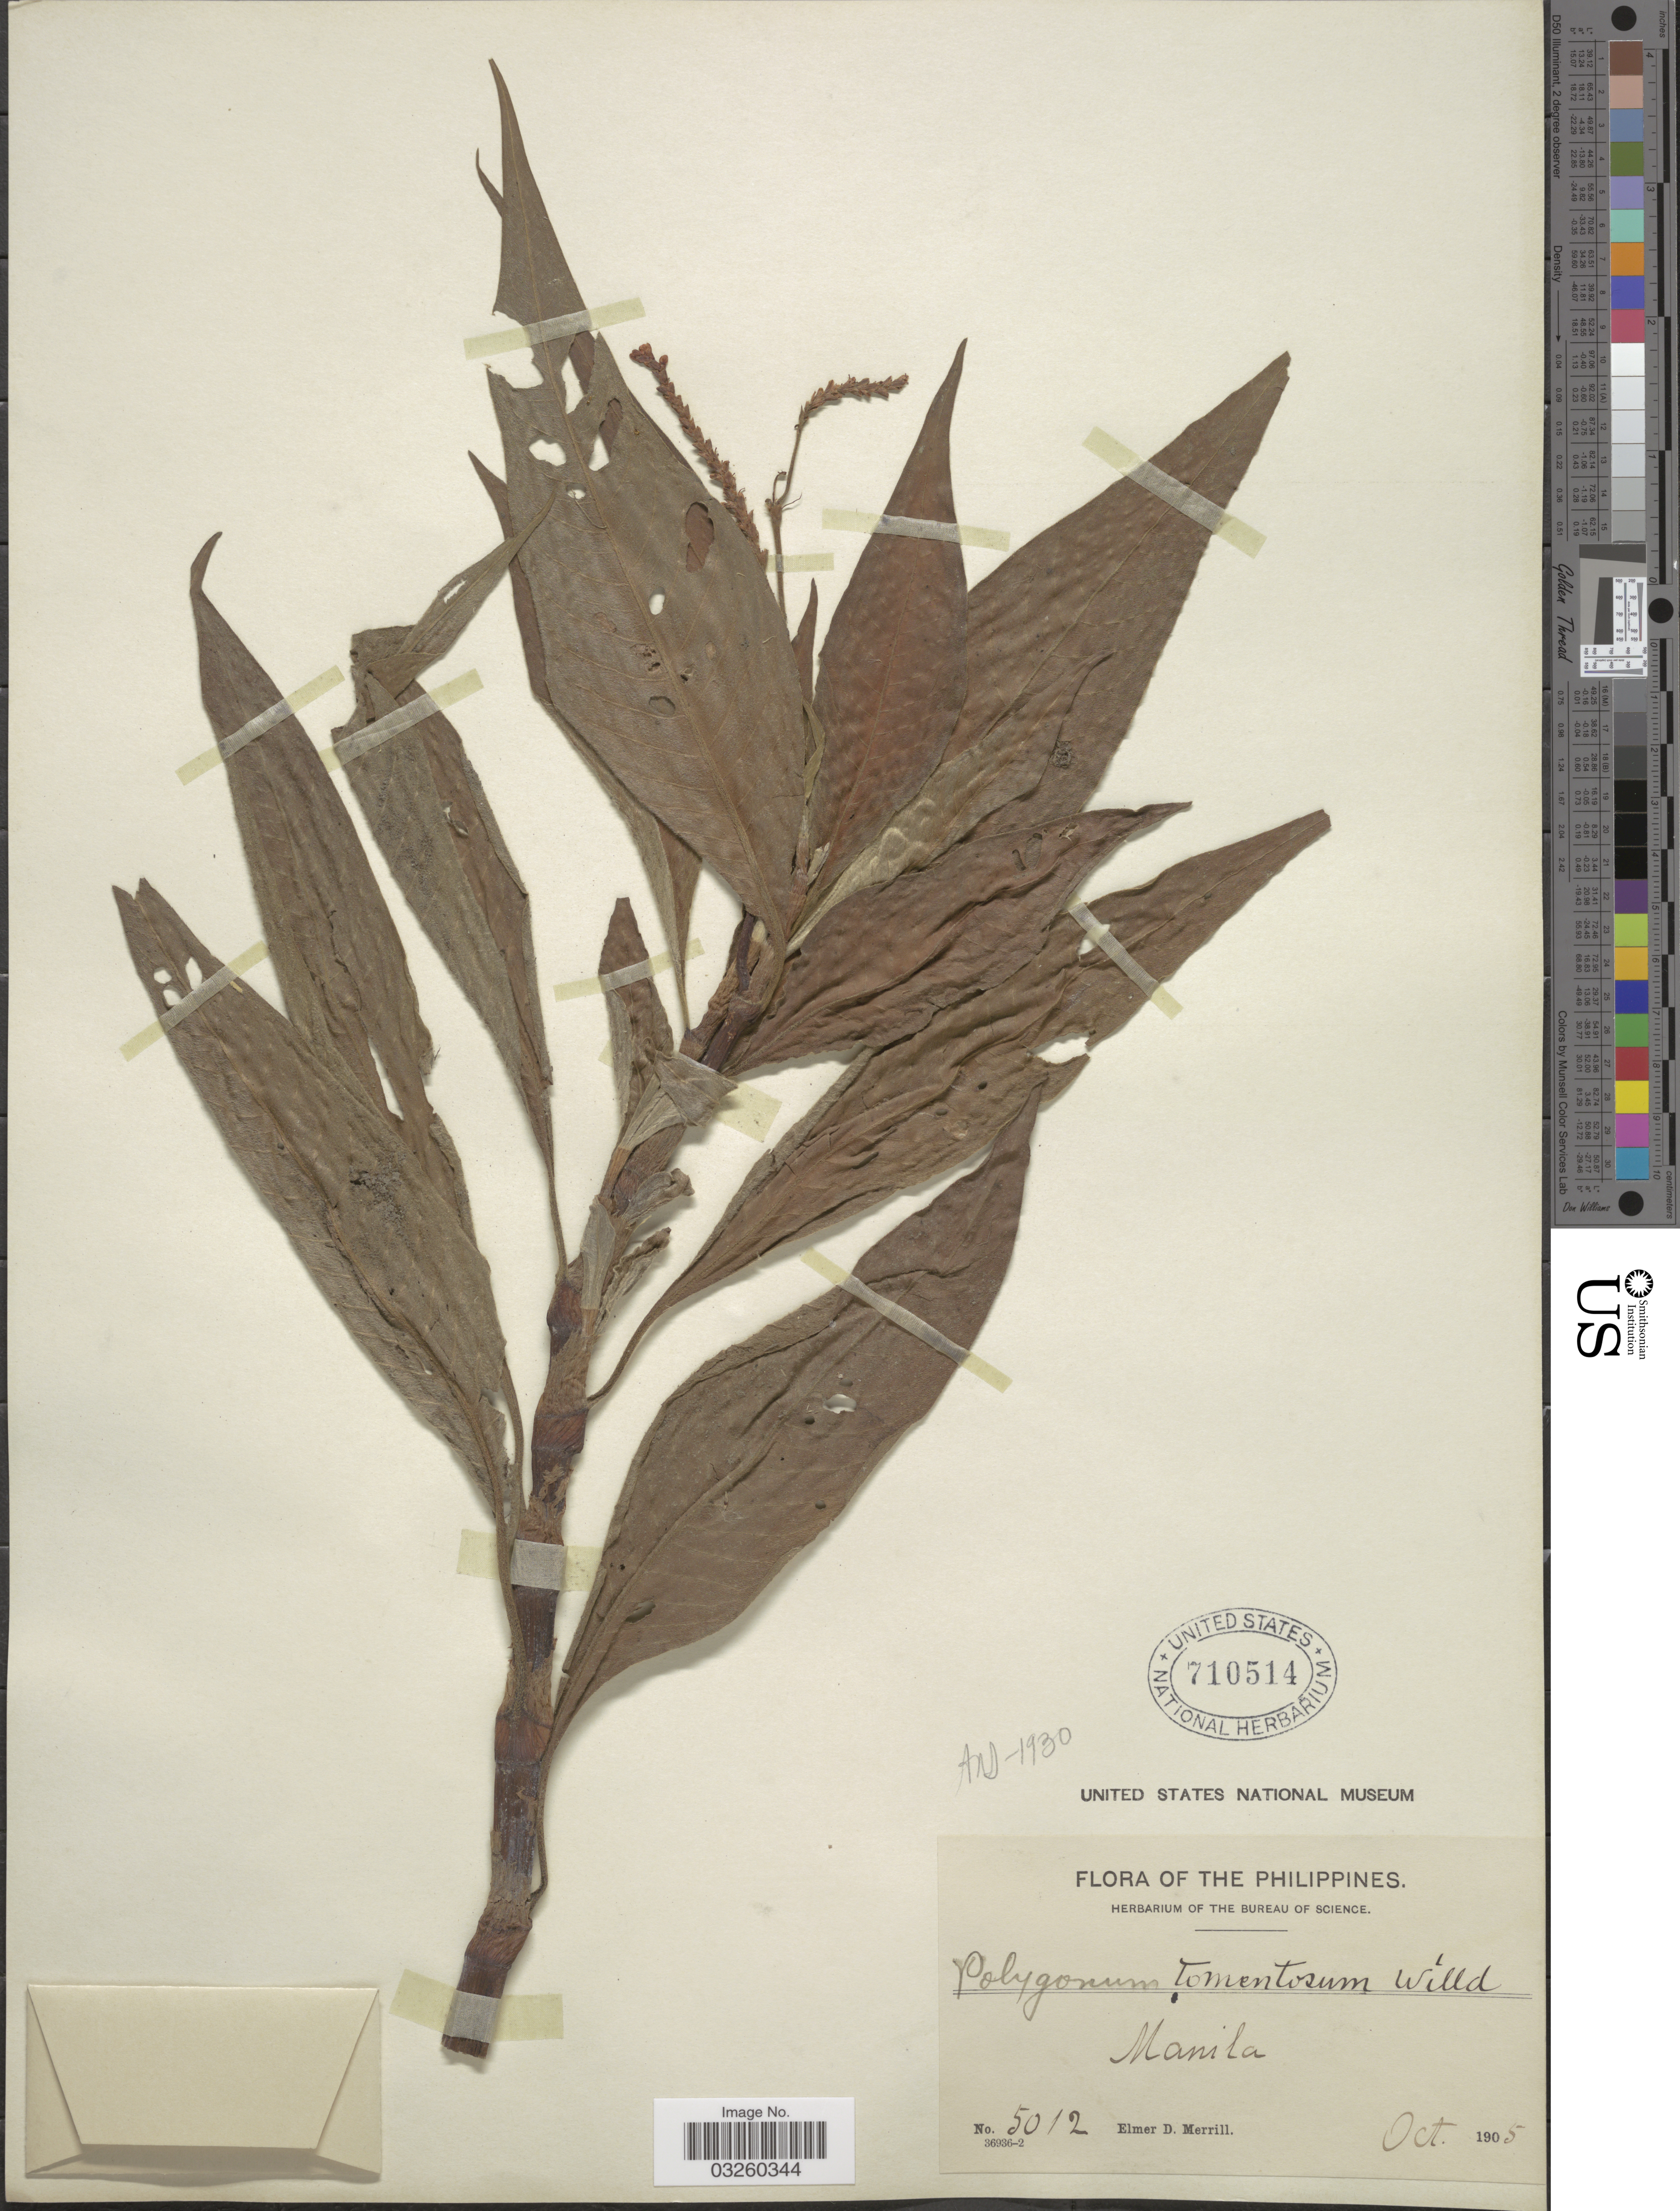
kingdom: Plantae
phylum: Tracheophyta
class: Magnoliopsida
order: Caryophyllales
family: Polygonaceae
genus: Polygonum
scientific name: Polygonum tomentosum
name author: Willd.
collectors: E. D. Merrill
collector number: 5012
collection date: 1905-10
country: Philippines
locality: Manila.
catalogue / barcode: US 710514